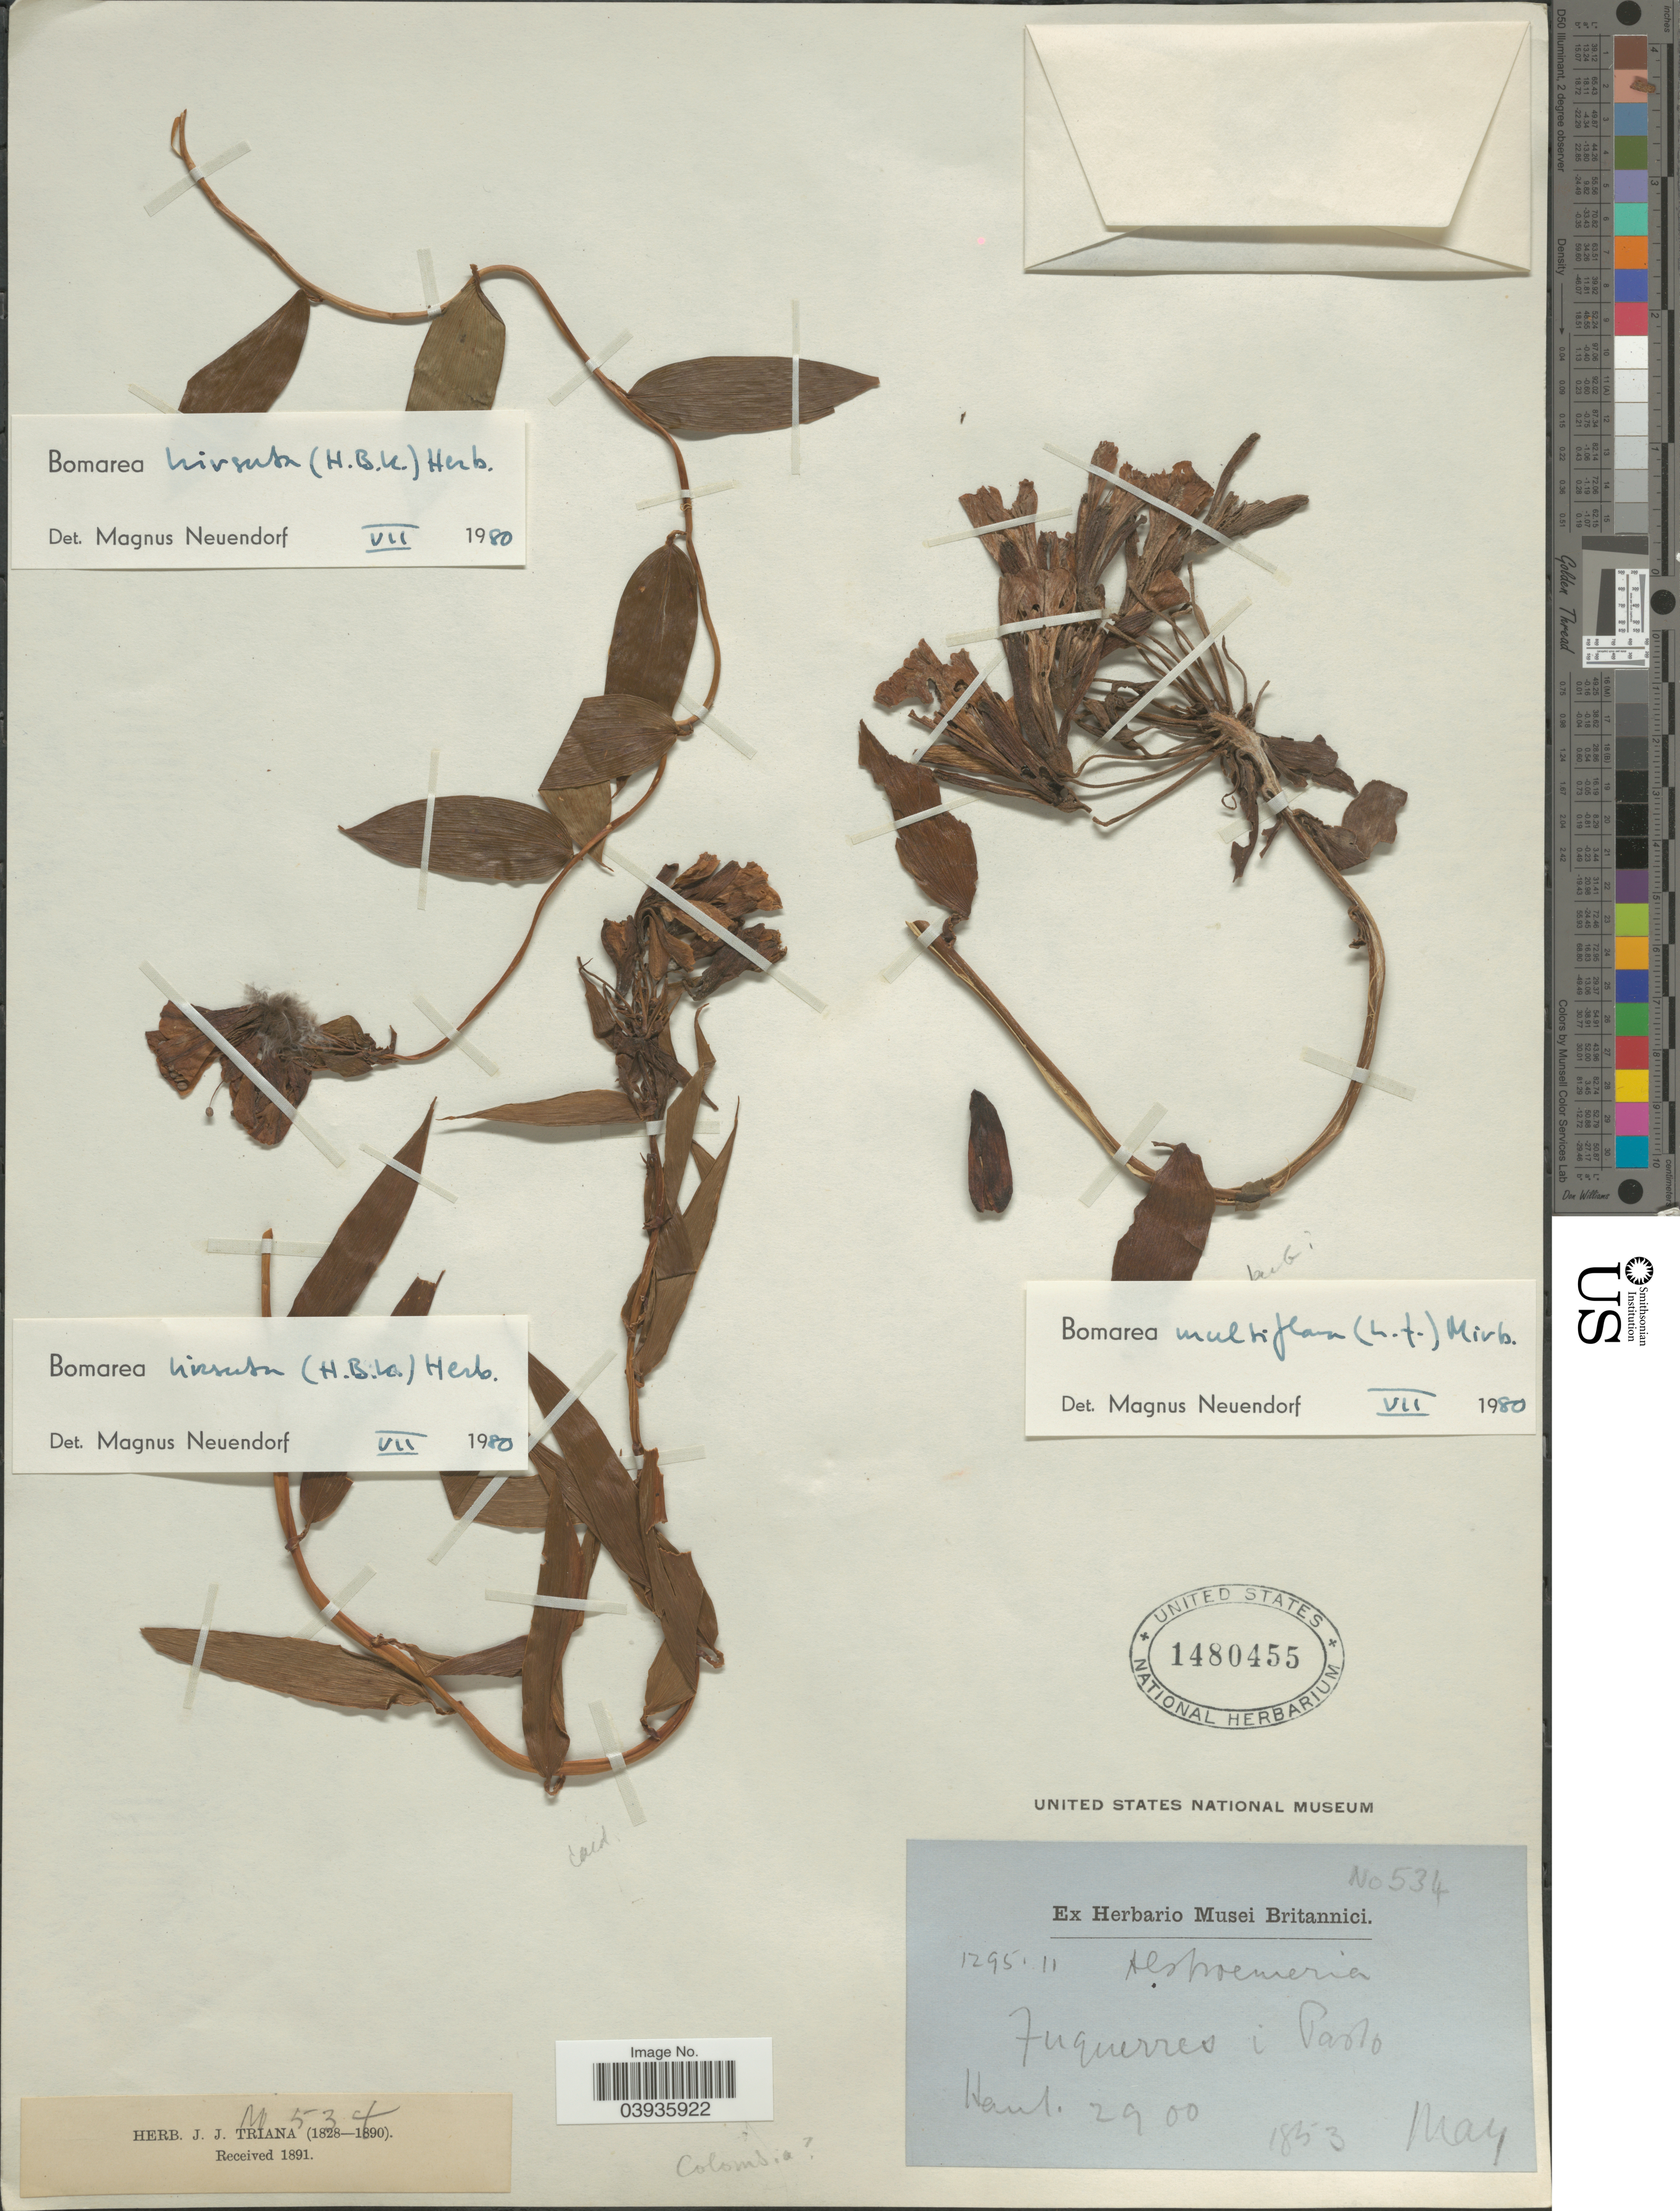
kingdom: Plantae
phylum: Tracheophyta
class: Liliopsida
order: Liliales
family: Alstroemeriaceae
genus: Bomarea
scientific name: Bomarea hirsuta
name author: (Kunth) Herb.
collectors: Ex Herb. J. J. Triana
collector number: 534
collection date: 1853-05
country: Colombia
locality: Tuquerres i Pasto.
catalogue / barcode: US 1480455